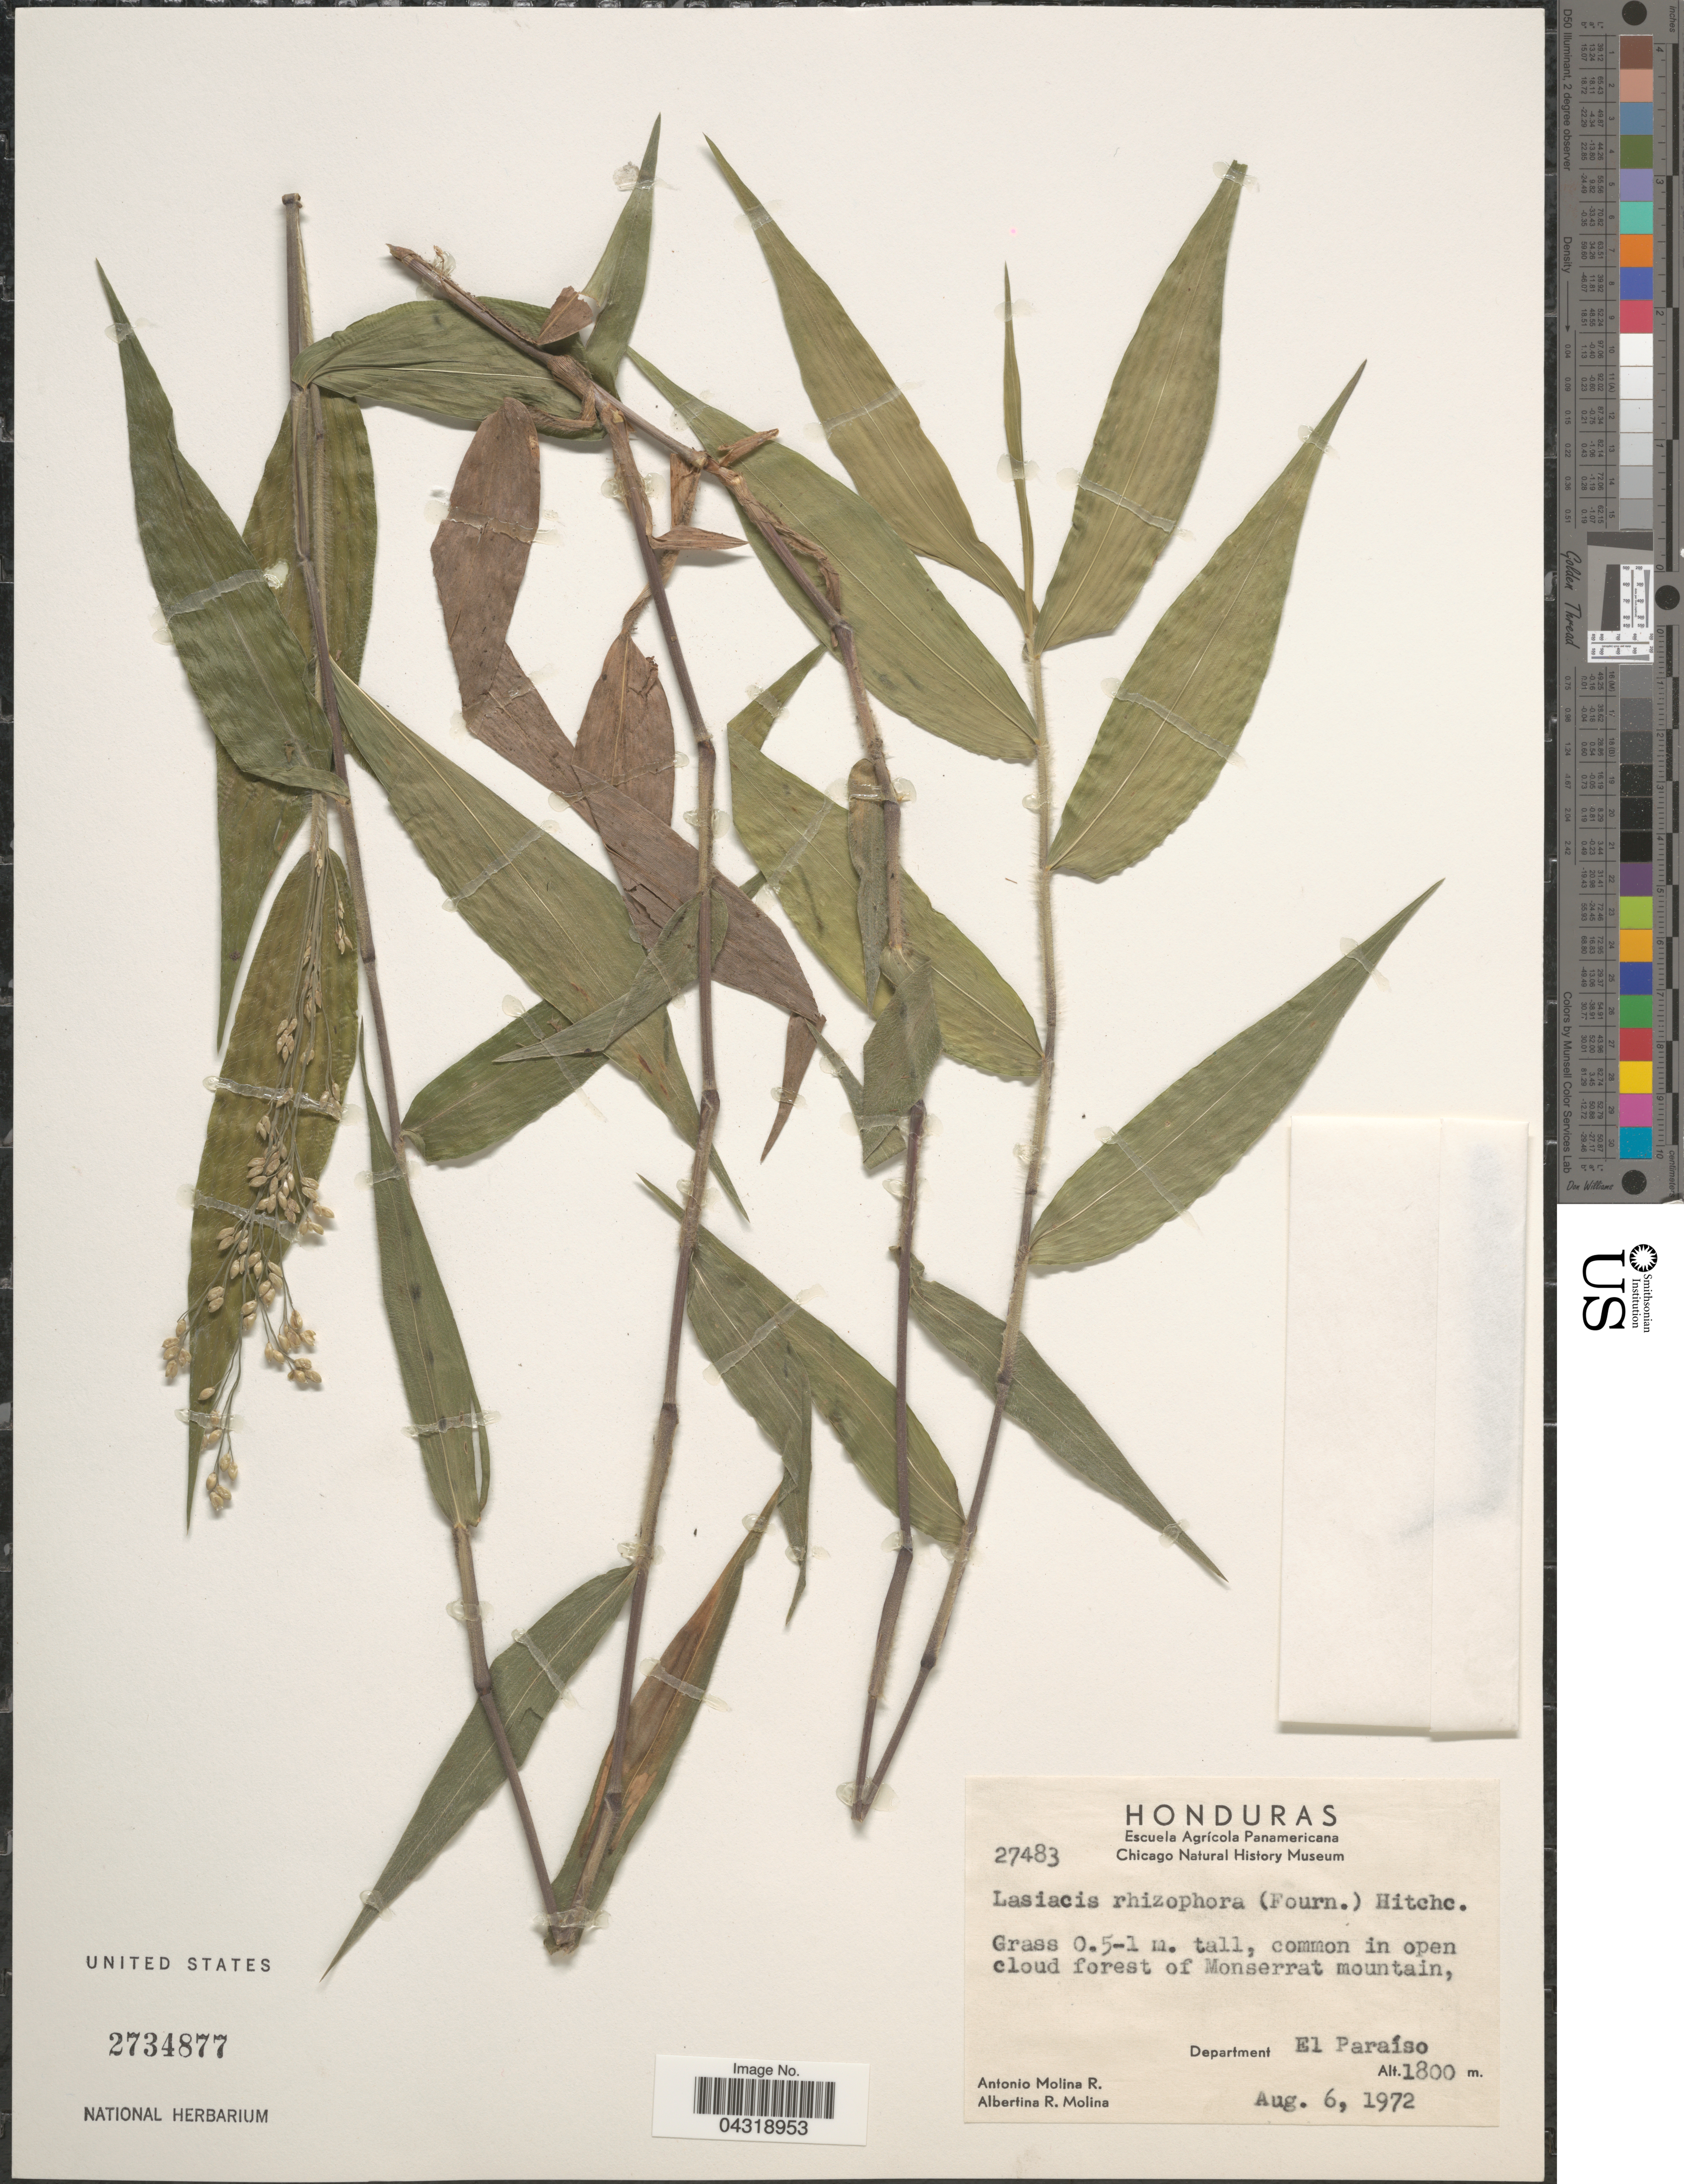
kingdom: Plantae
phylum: Tracheophyta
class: Liliopsida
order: Poales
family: Poaceae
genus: Lasiacis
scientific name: Lasiacis rhizophora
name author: (E. Fourn.) Hitchc.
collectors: A. Molina R. & A. R. Molina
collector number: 27483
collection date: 1972-08-06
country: Honduras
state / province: El Paraiso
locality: Common in open cloud forest of Monserrat mountain, Department of El Paraíso.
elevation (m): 1800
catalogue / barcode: US 2734877